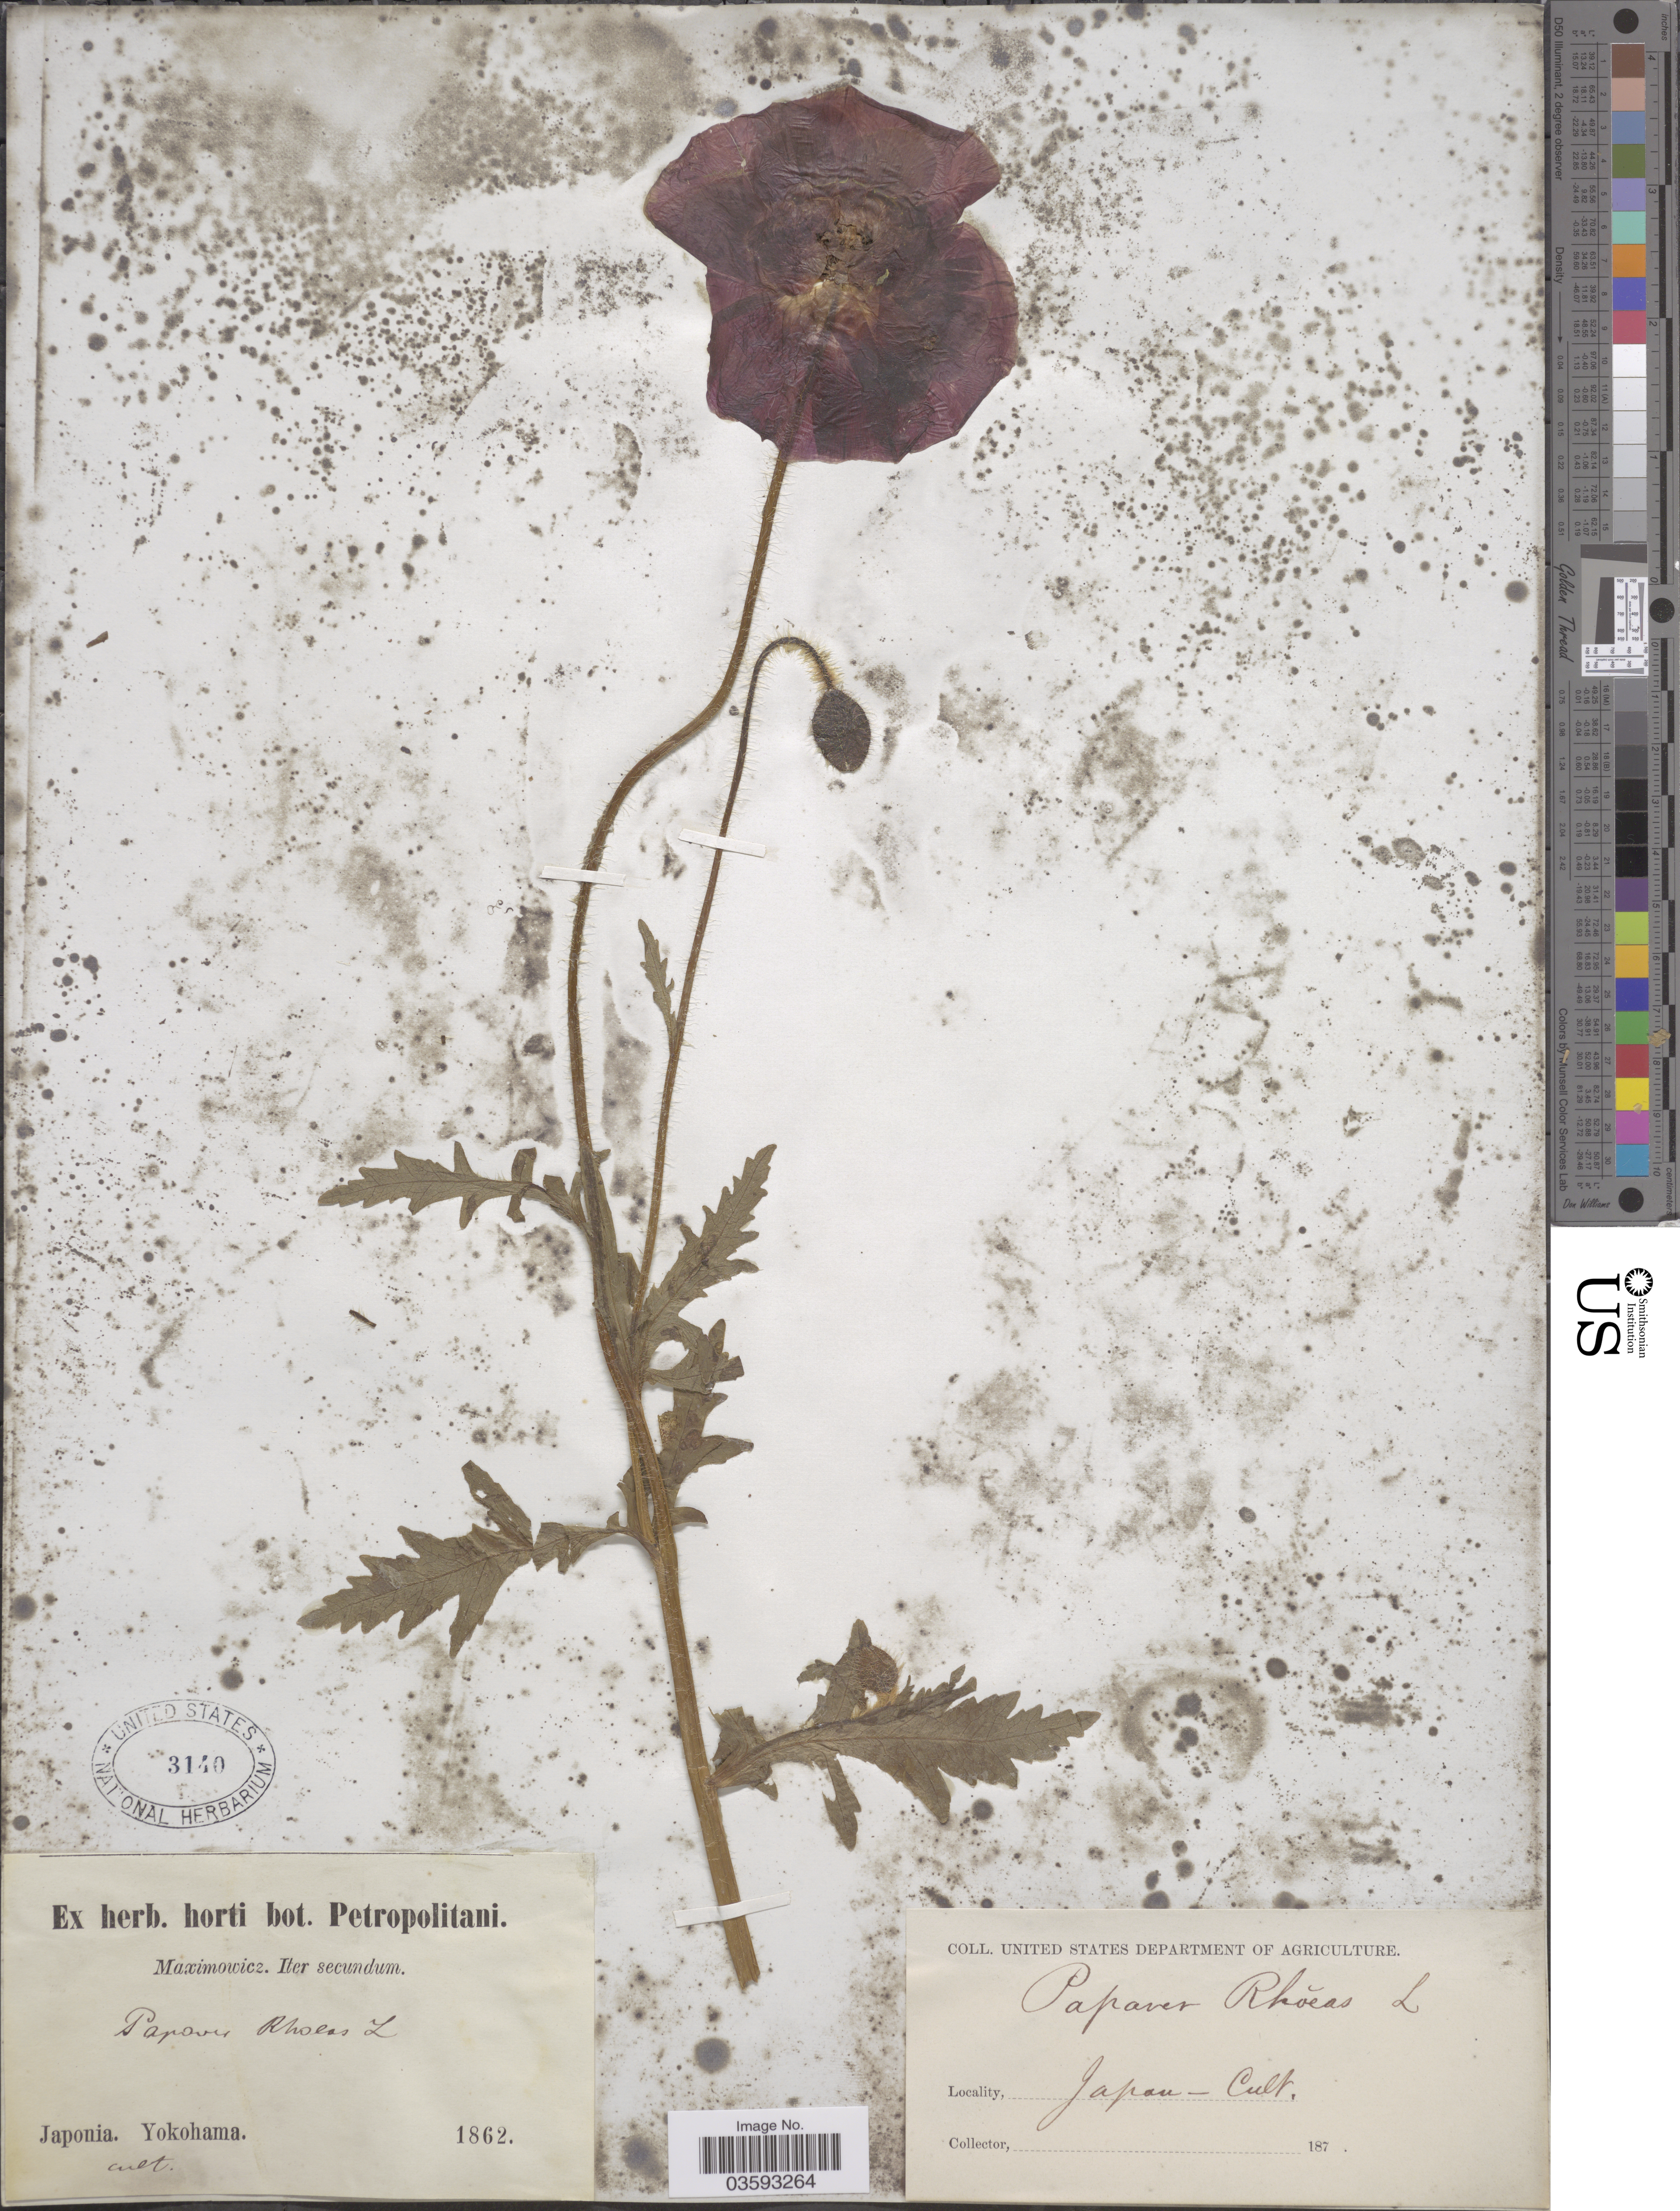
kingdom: Plantae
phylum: Tracheophyta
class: Magnoliopsida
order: Ranunculales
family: Papaveraceae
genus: Papaver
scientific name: Papaver rhoeas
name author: L.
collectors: Maximowicz, --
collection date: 1862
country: Japan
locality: Yokohama.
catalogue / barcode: US 3140